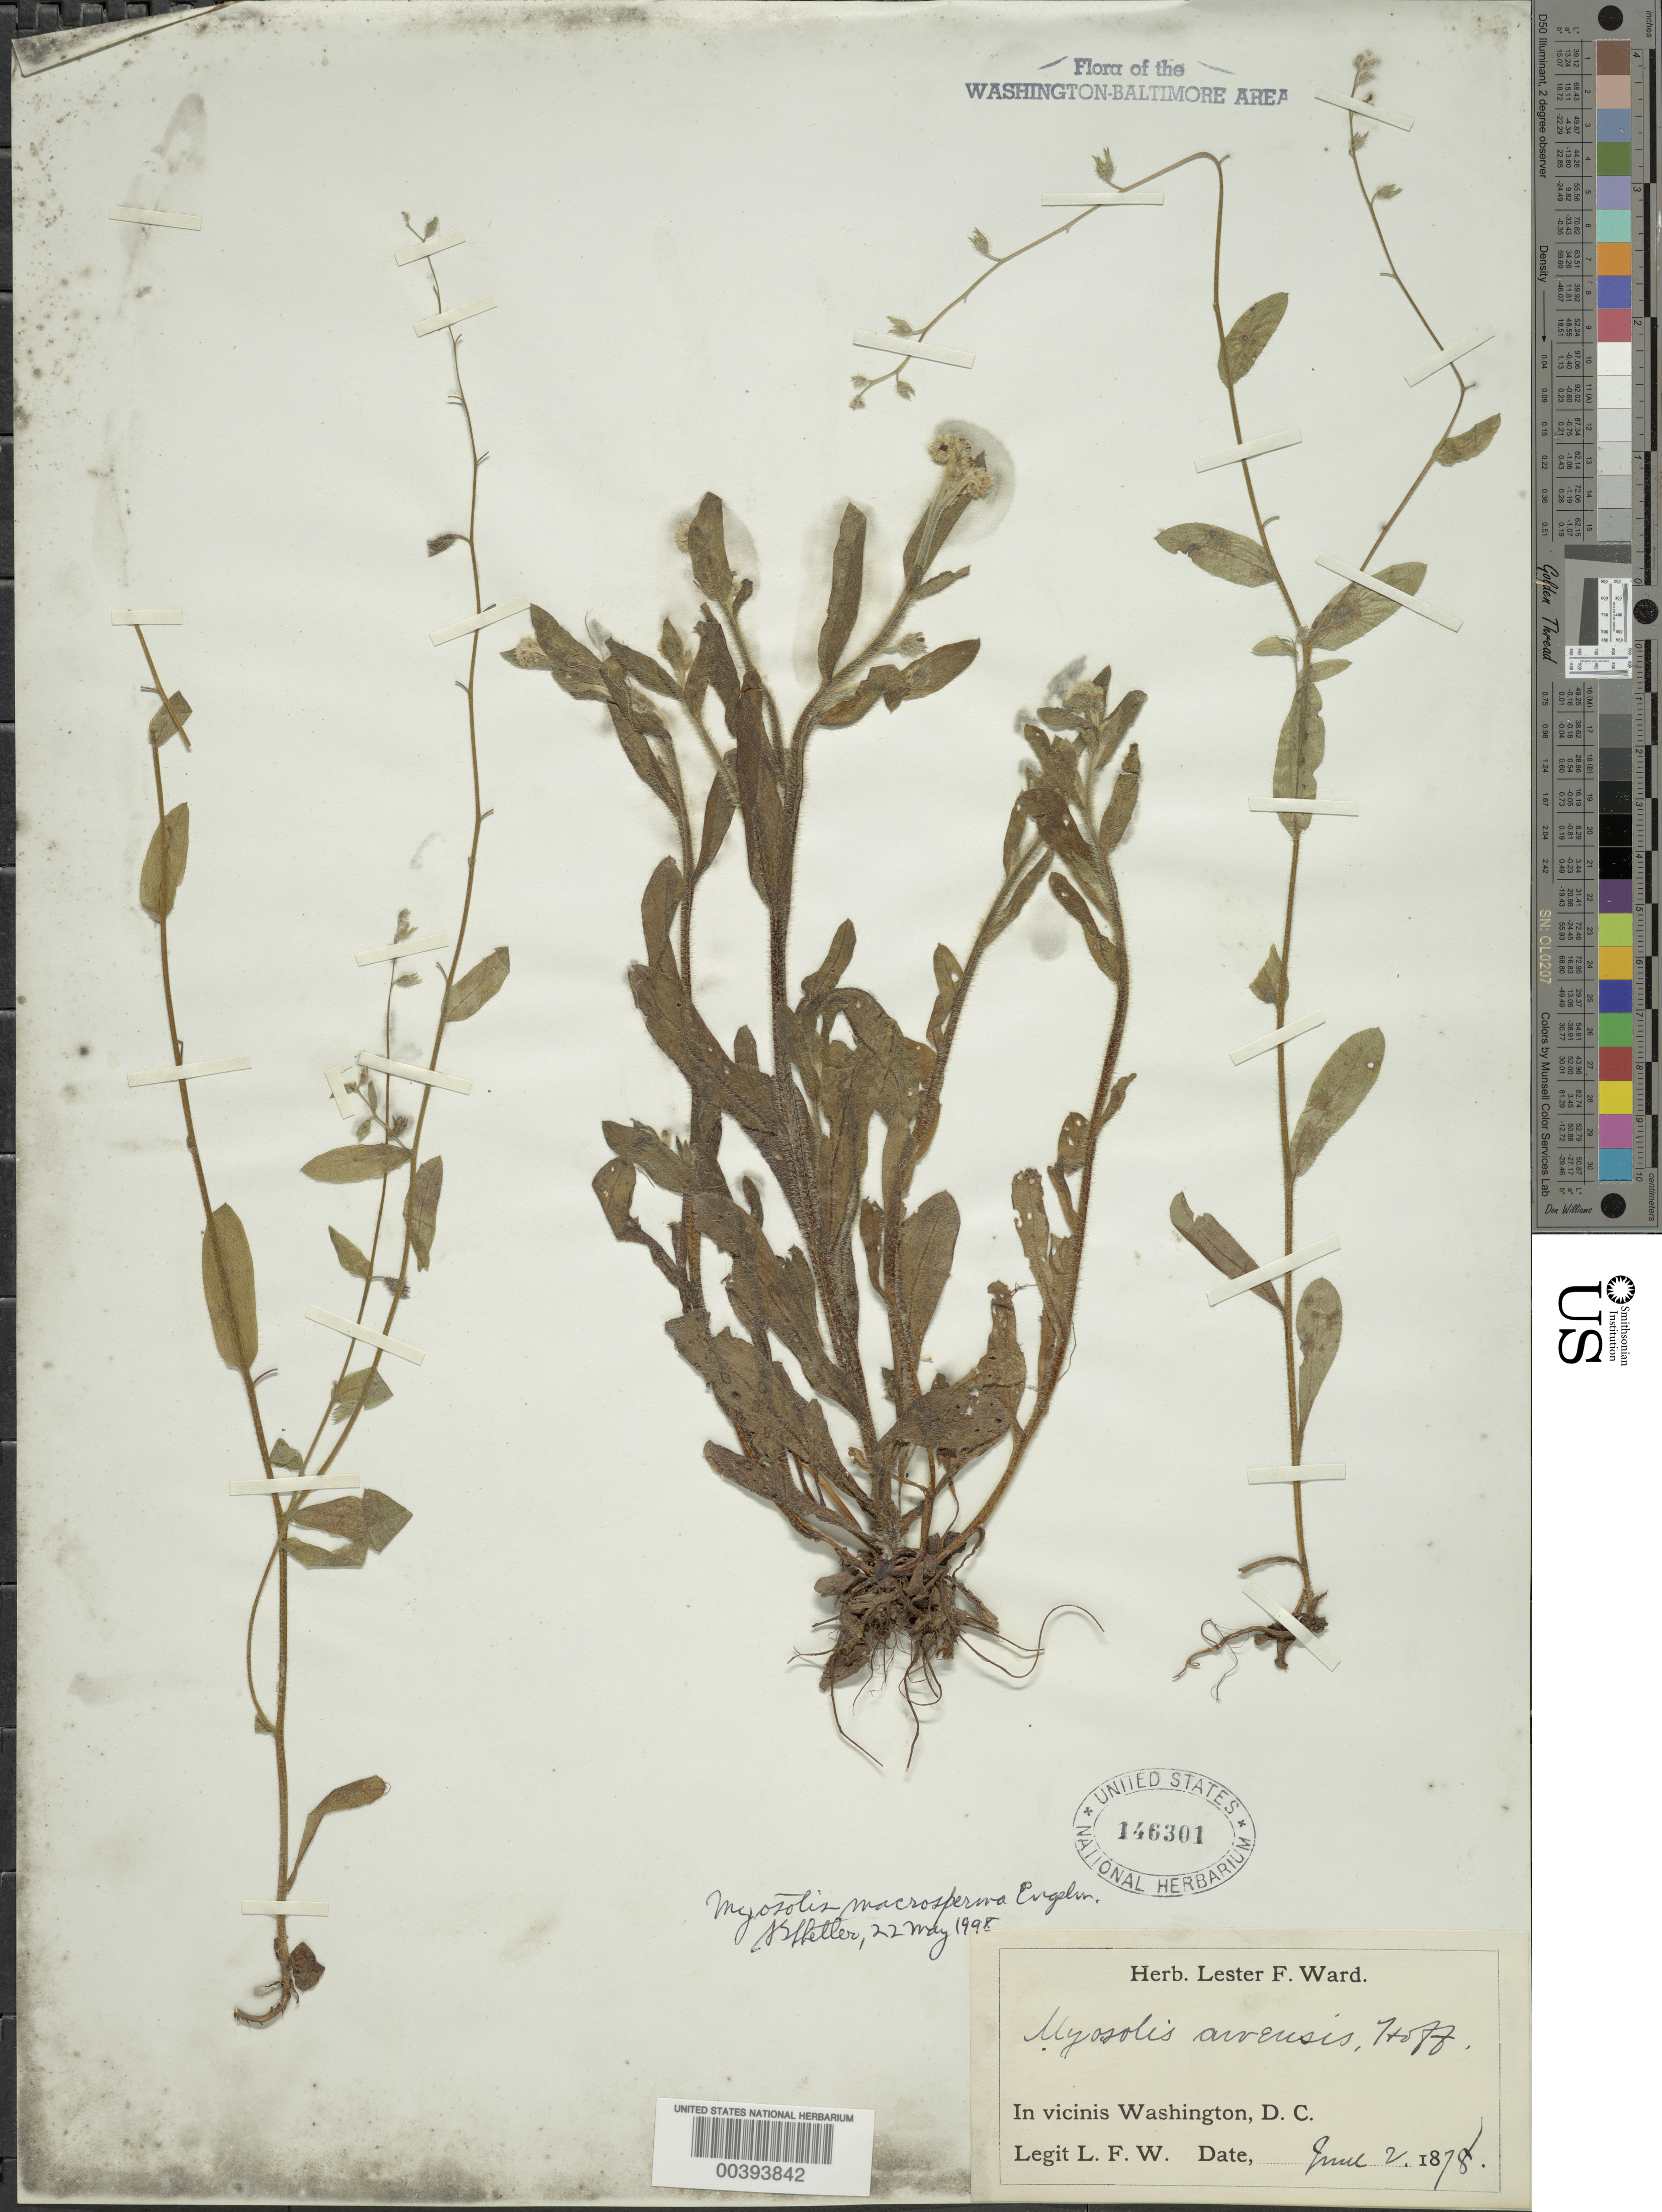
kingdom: Plantae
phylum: Tracheophyta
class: Magnoliopsida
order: Boraginales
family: Boraginaceae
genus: Myosotis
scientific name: Myosotis macrosperma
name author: Engelm.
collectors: L. F. Ward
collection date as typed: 02 Jun 1878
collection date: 1878-06-02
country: United States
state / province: District of Columbia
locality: Washington DC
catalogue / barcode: US 146301